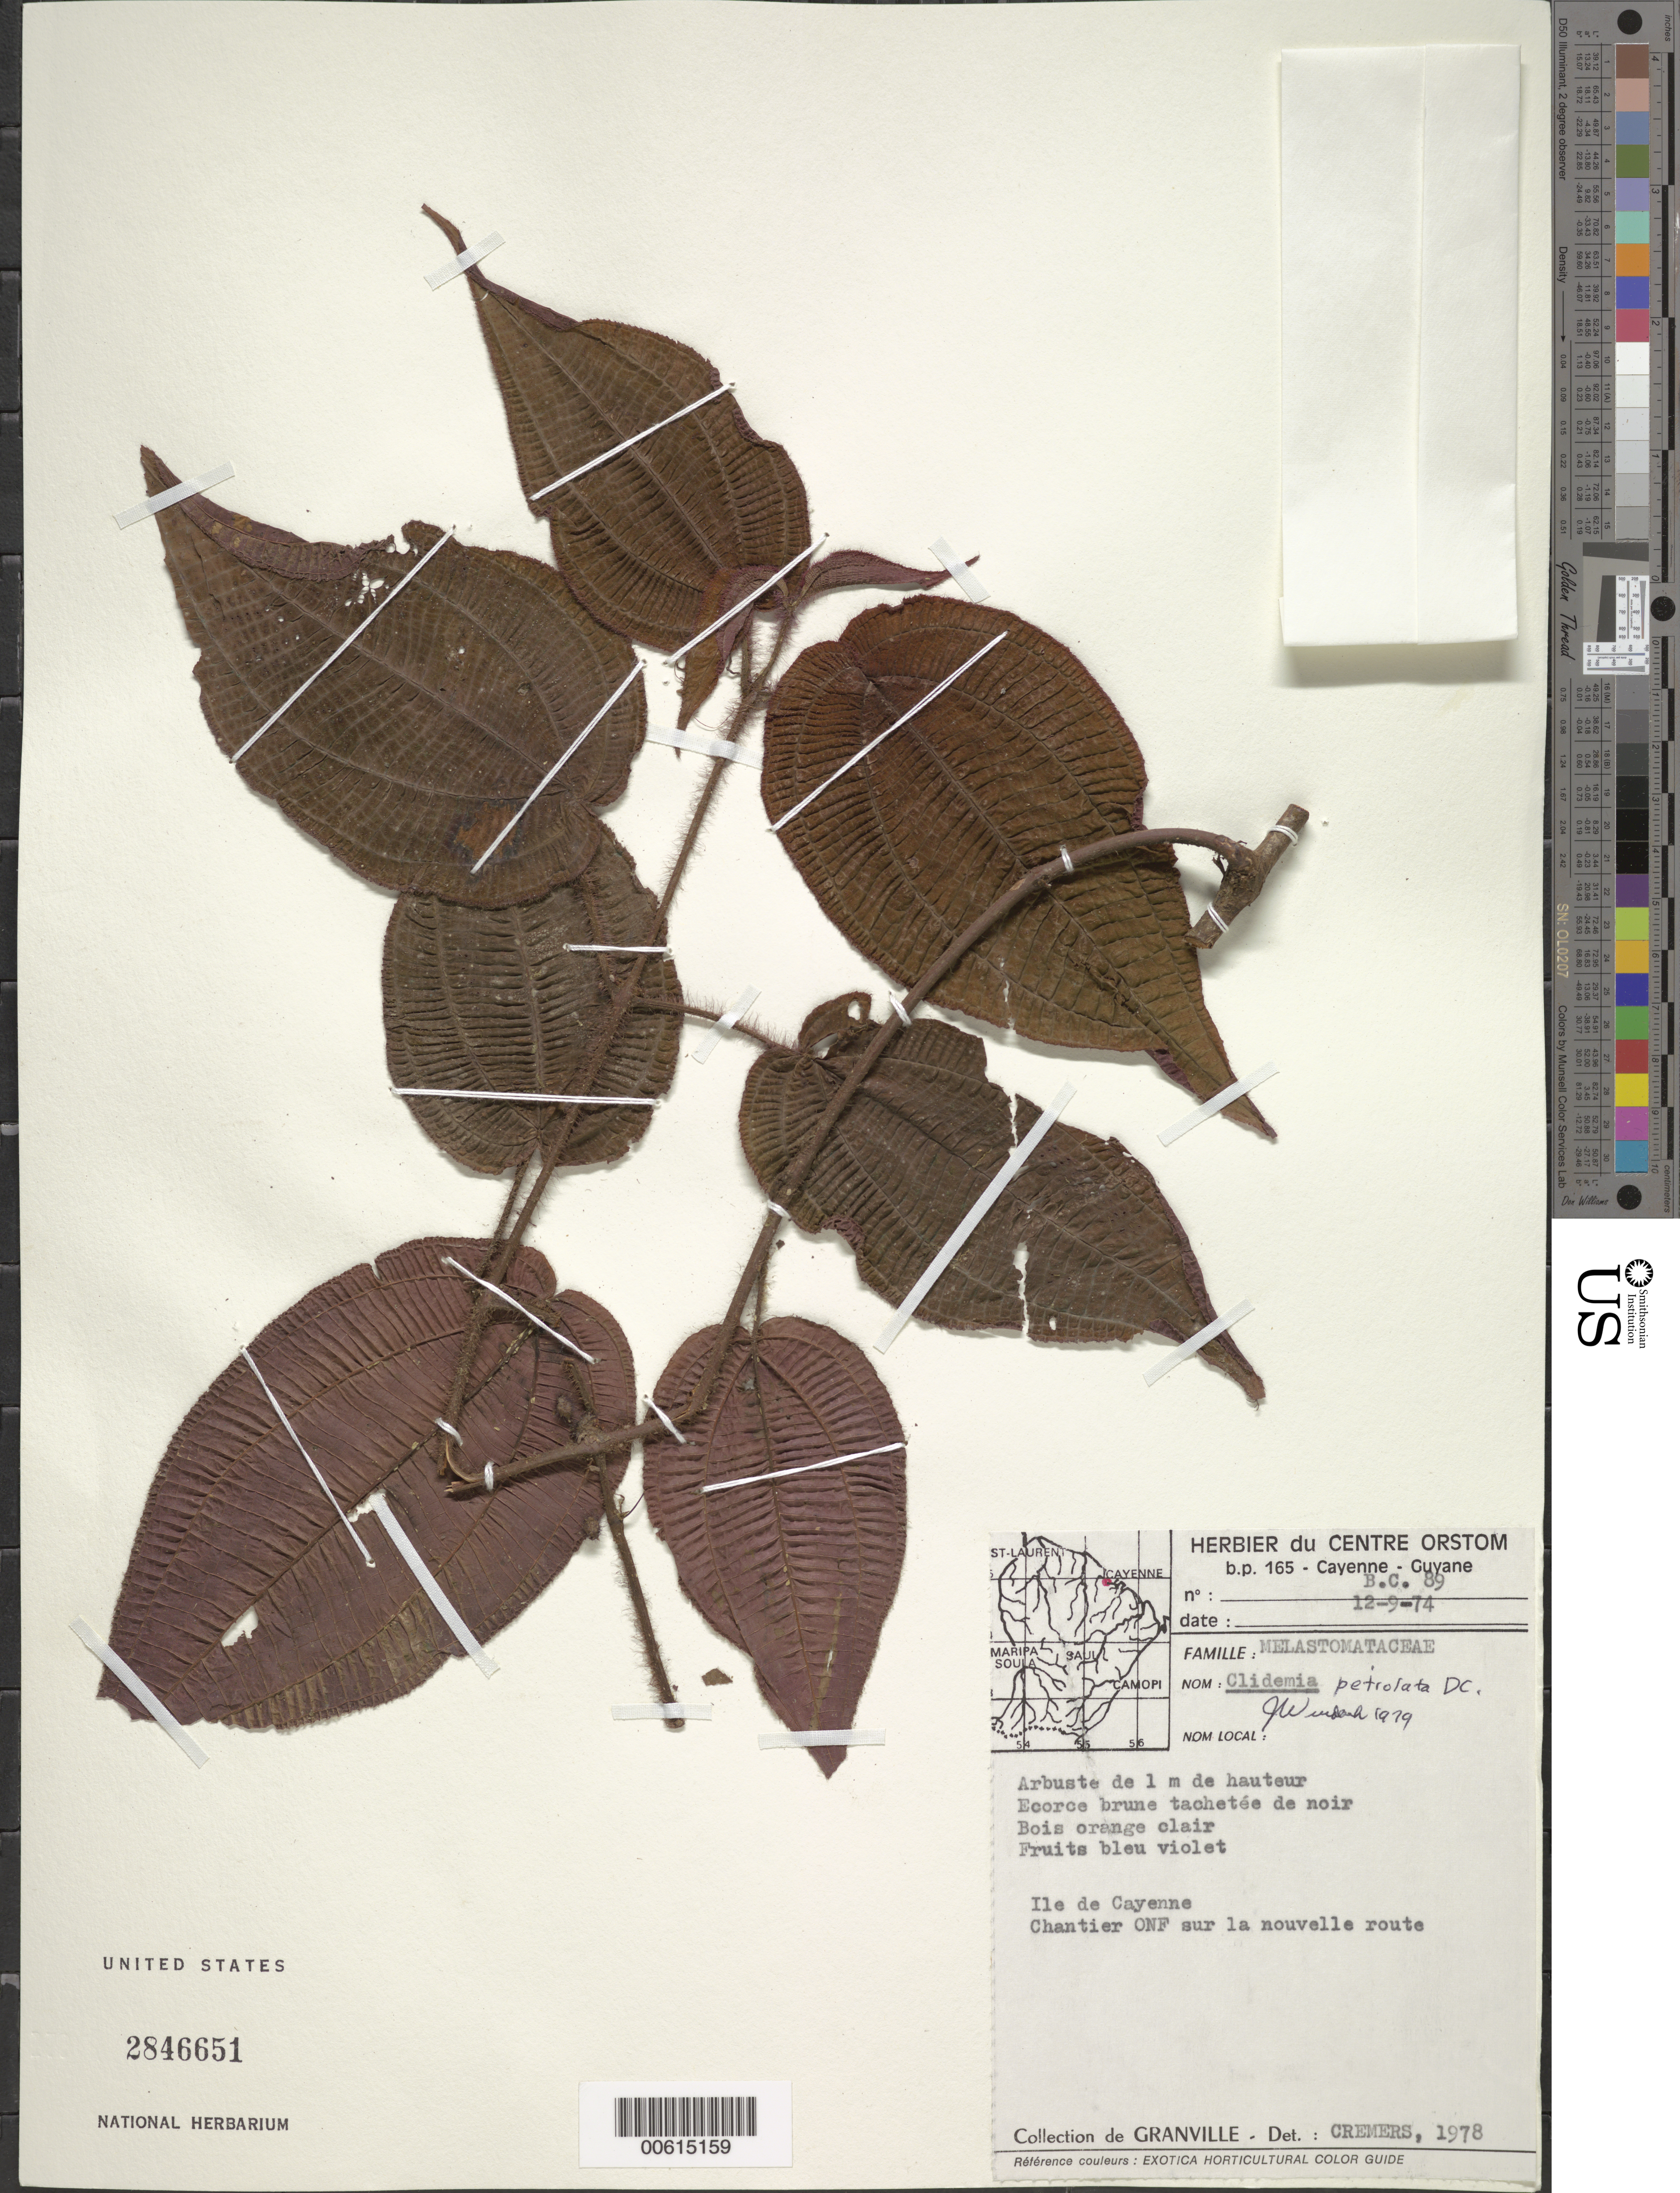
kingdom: Plantae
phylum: Tracheophyta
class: Magnoliopsida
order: Myrtales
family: Melastomataceae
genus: Clidemia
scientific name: Clidemia petiolata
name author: DC.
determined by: Wurdack, John J., (US), US (UNITED STATES)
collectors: J.-J. de Granville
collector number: BC 89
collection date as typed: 12-Sep-74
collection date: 1974-09-12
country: French Guiana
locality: Ile de Cayenne, chantier ONF sur la nouvelle route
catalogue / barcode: US 2846651